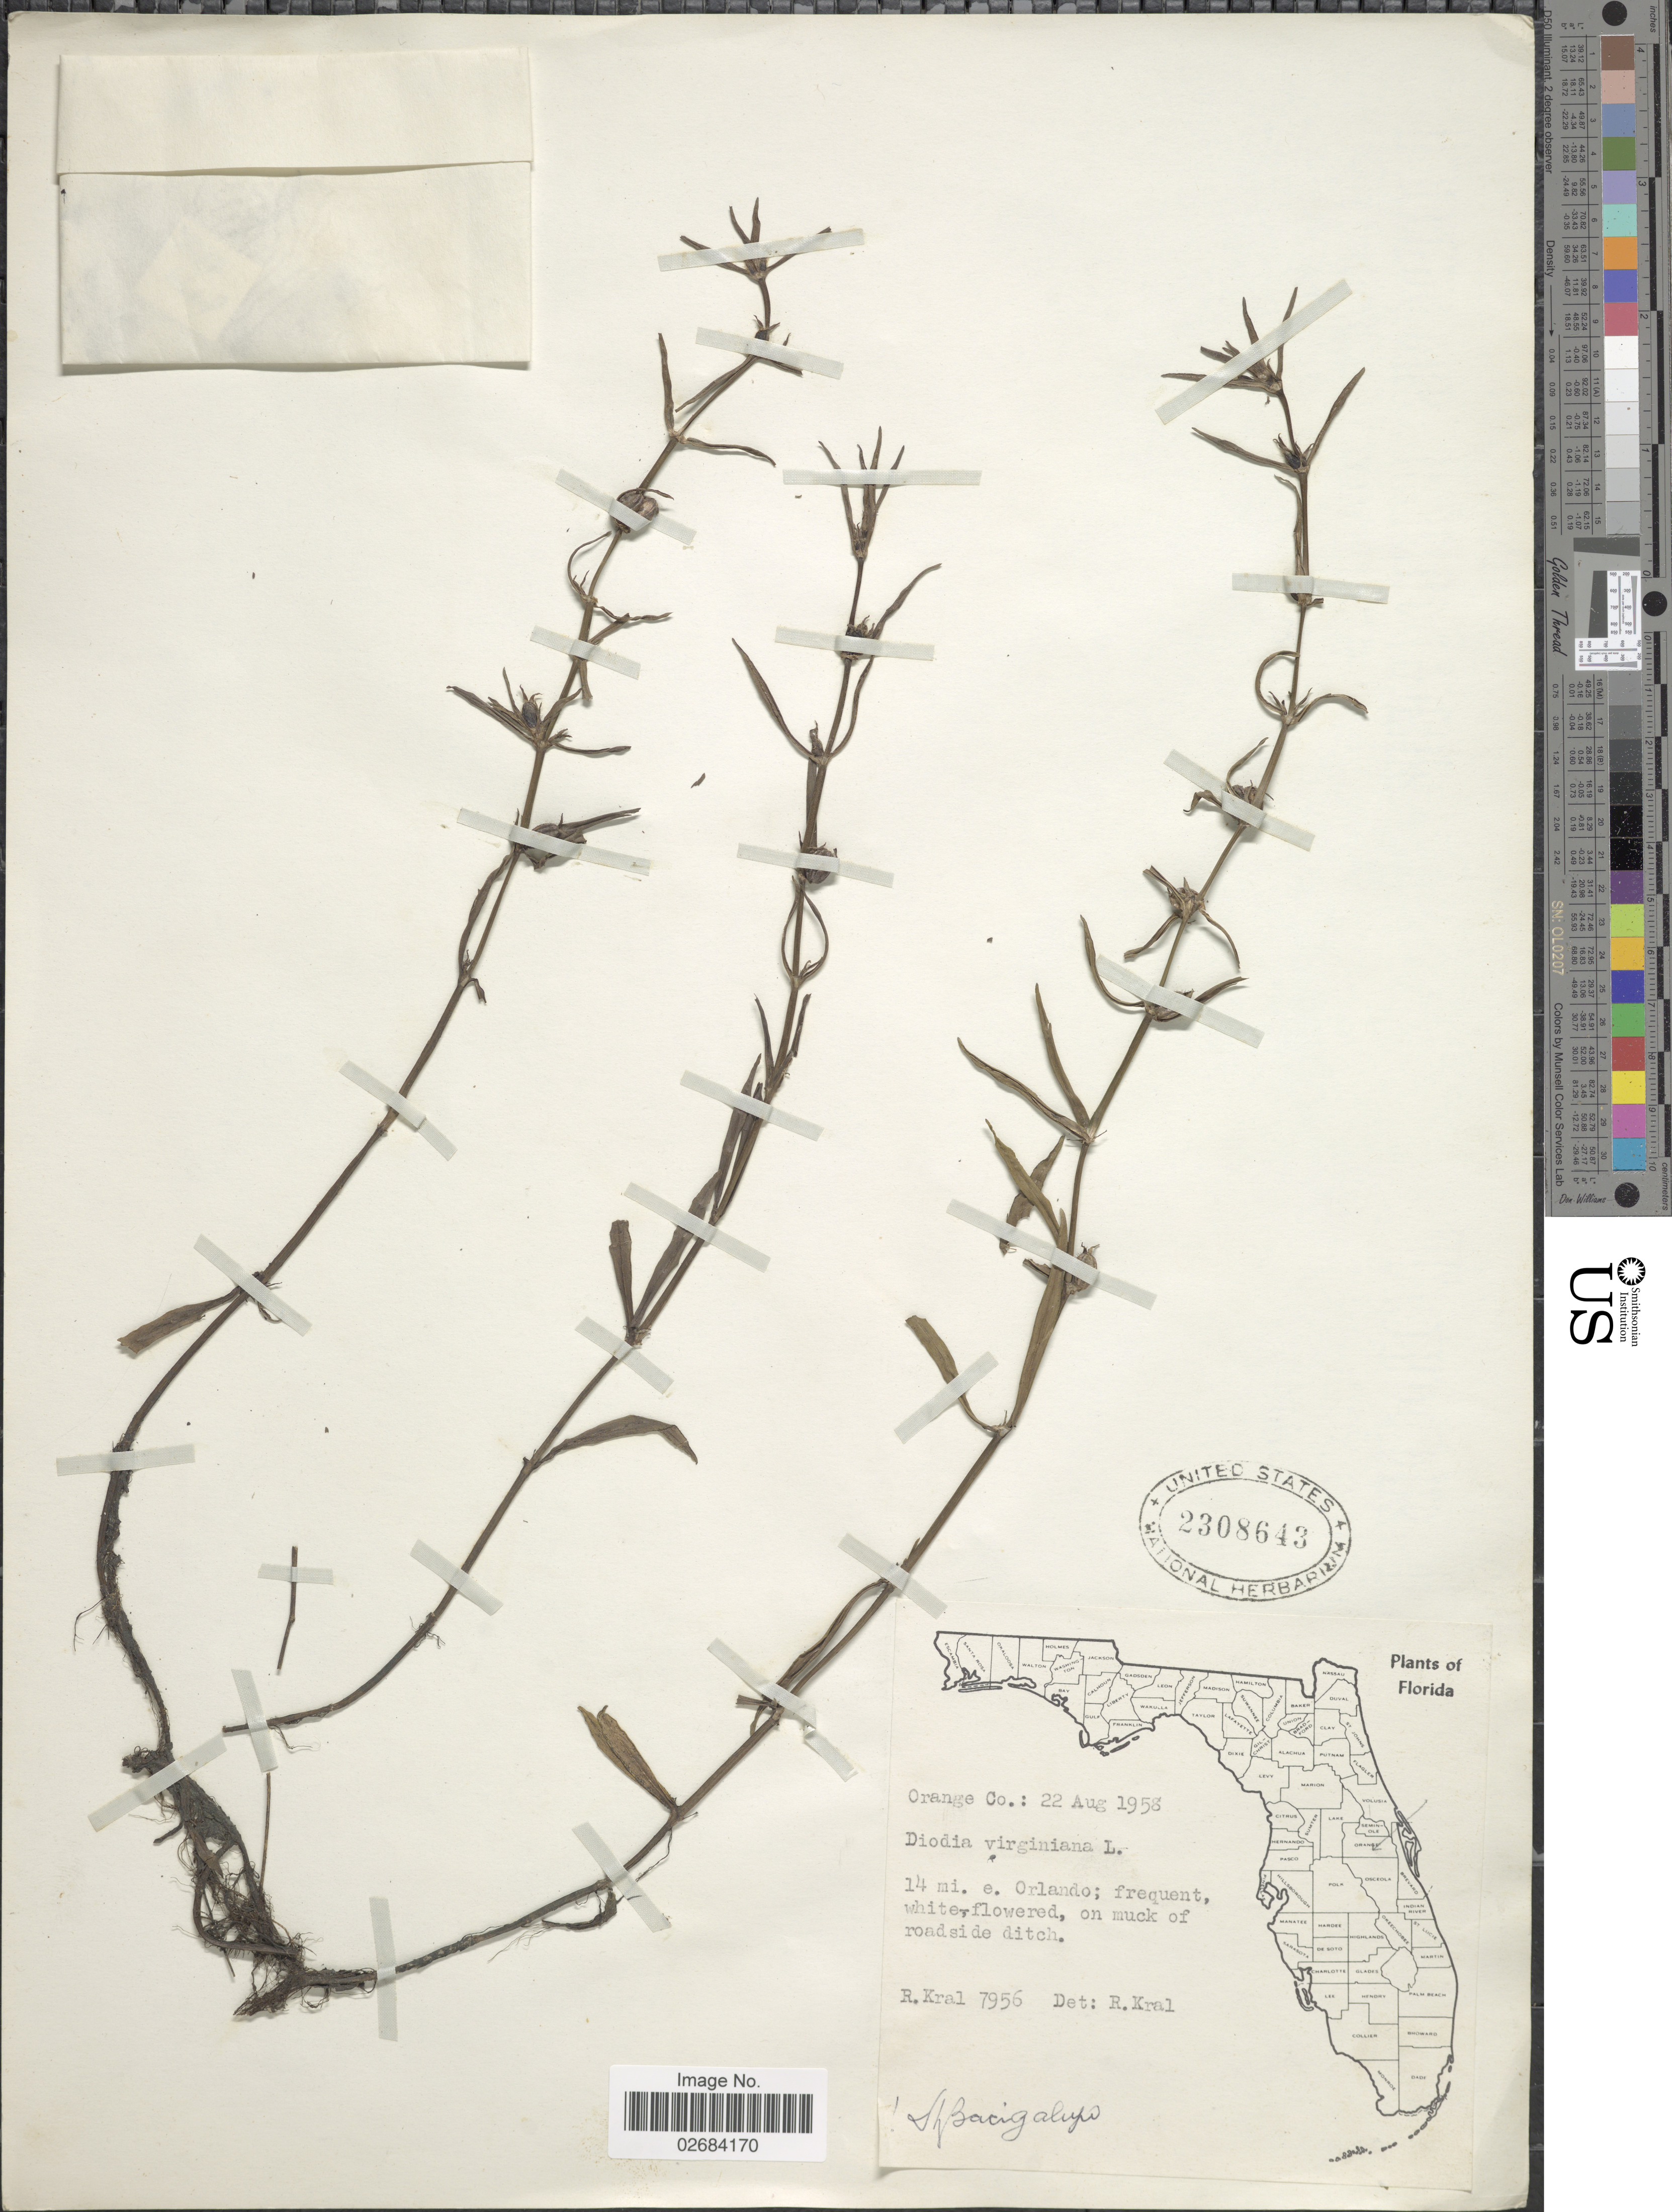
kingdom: Plantae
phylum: Tracheophyta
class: Magnoliopsida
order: Gentianales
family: Rubiaceae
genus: Diodia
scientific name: Diodia virginiana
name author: L.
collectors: R. Kral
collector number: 7956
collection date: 1958-08-22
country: United States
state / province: Florida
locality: Orange Co., 14 mi. e. Orlando; on muck of roadside ditch.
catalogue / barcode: US 2308643